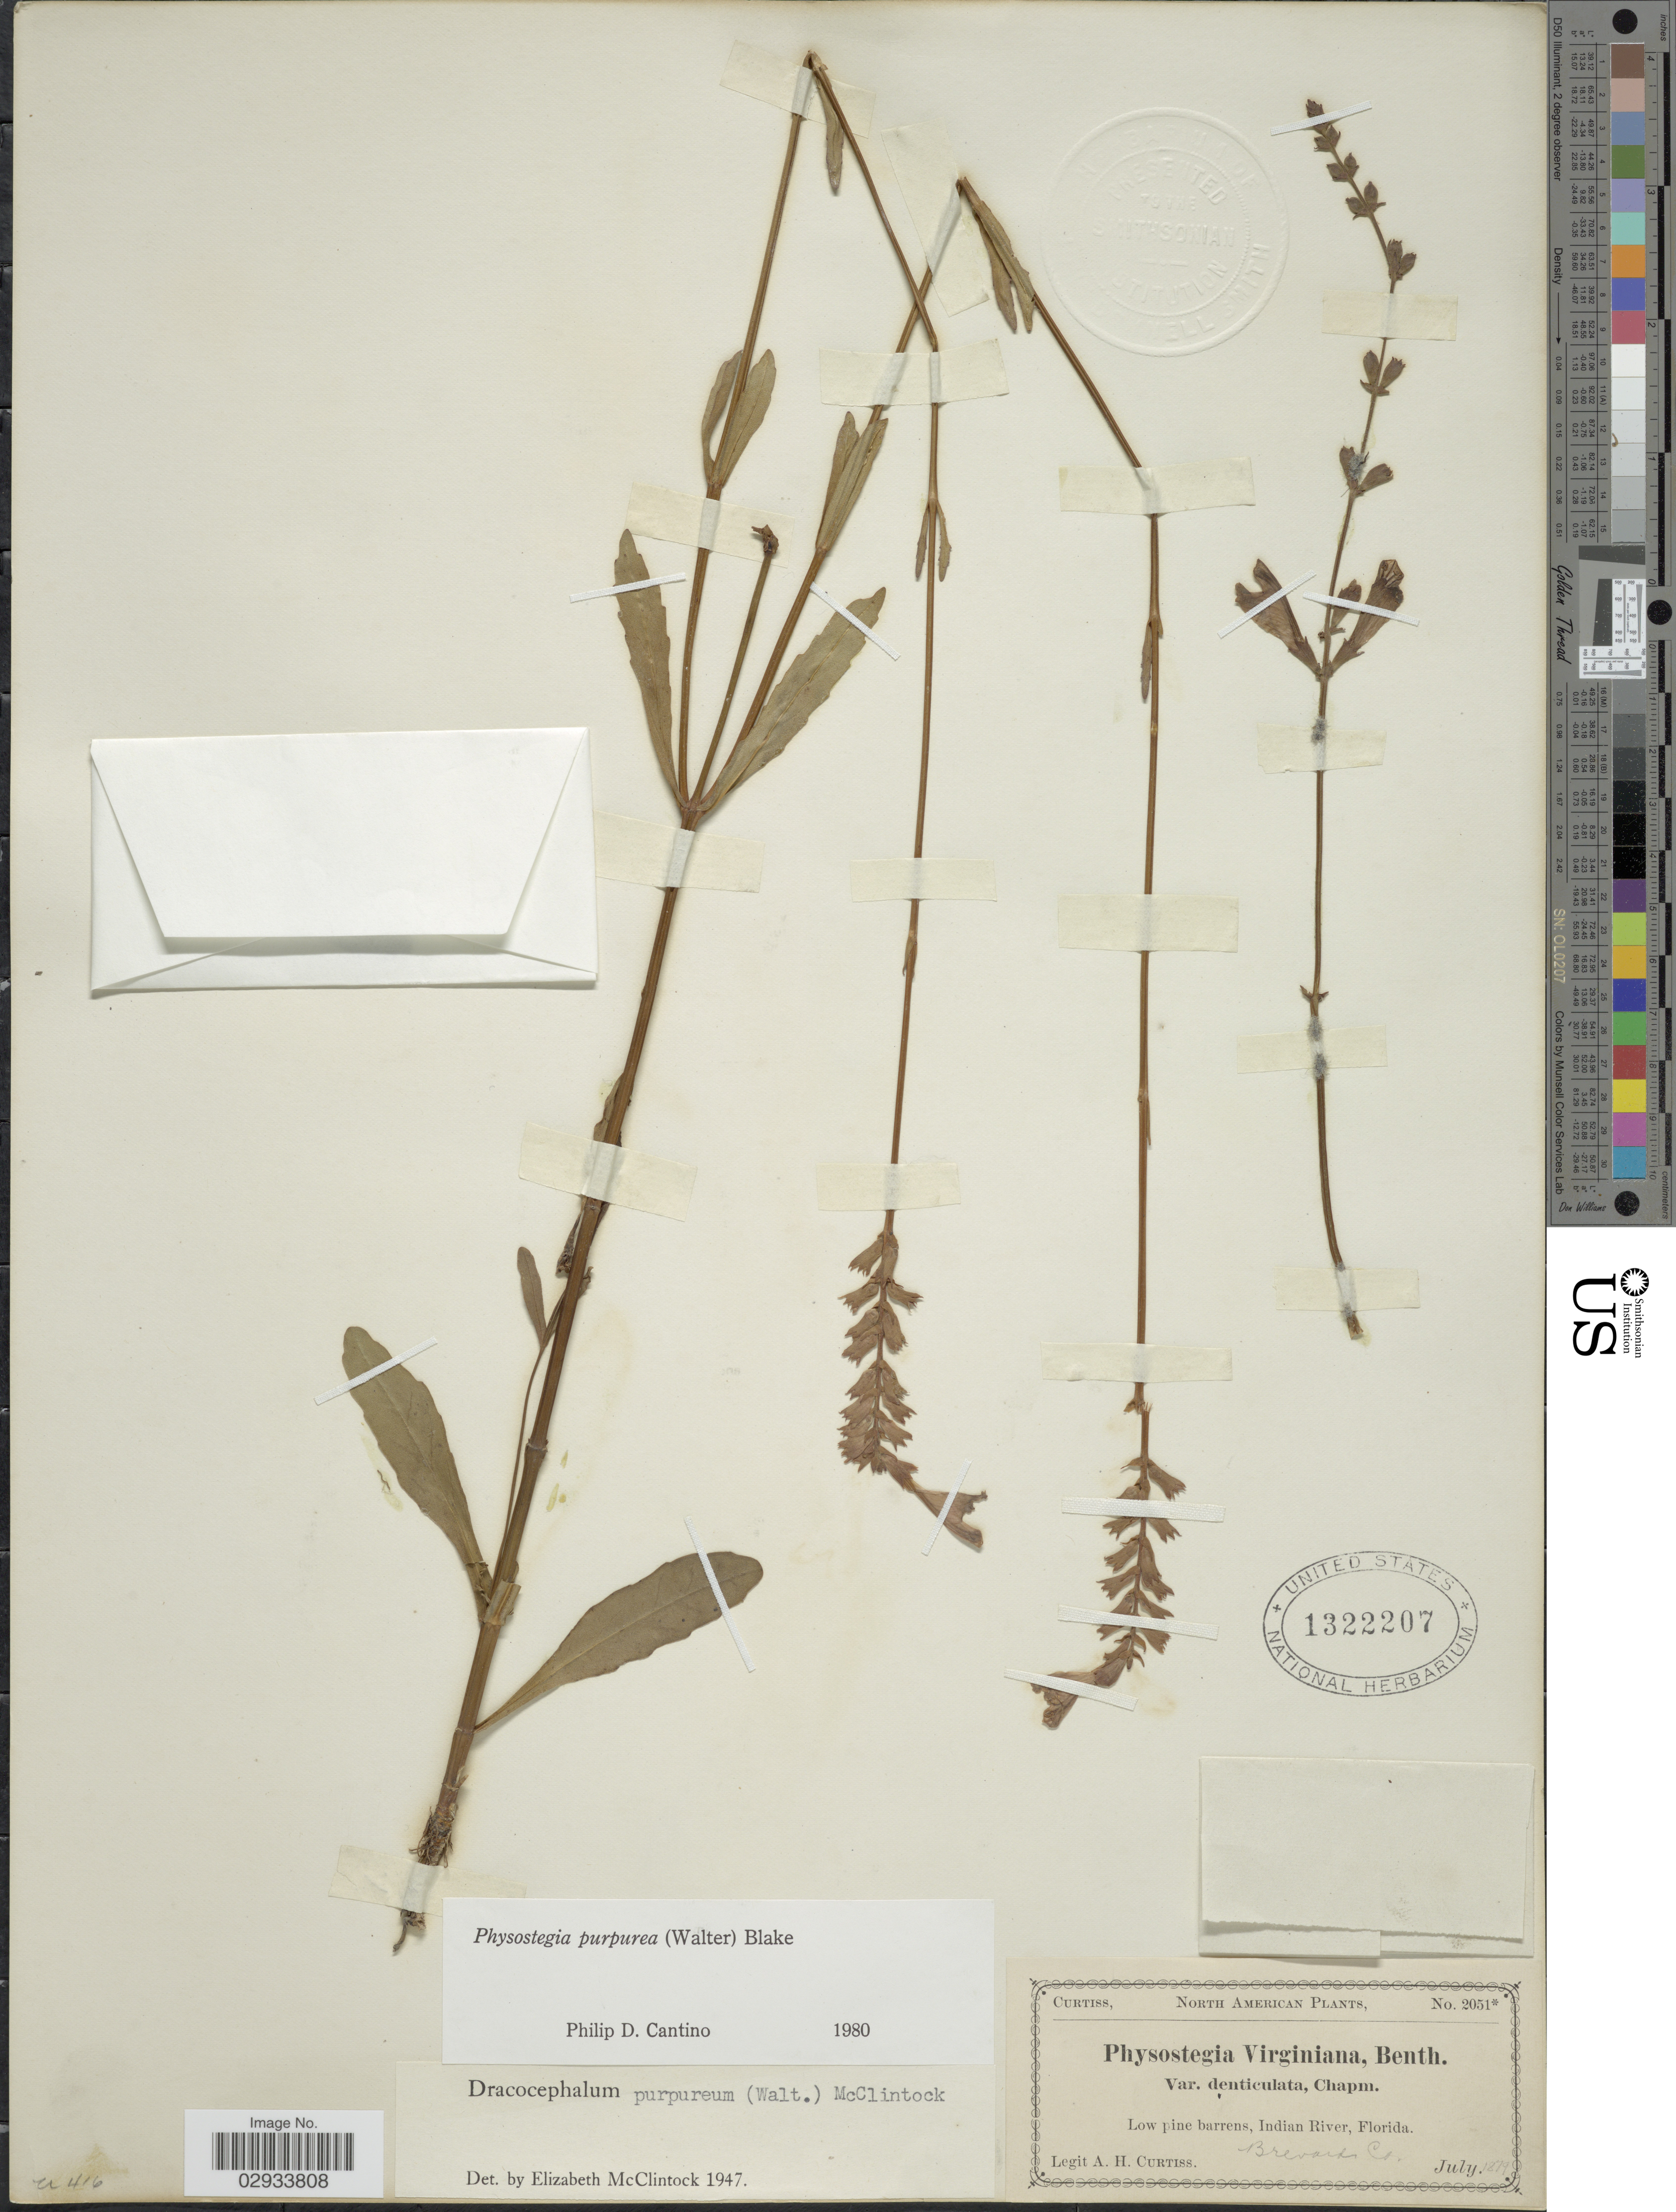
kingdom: Plantae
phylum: Tracheophyta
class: Magnoliopsida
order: Lamiales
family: Lamiaceae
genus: Physostegia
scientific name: Physostegia purpurea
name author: (Walter) Blake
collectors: A. Curtis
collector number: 2051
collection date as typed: Transcribed d/m/y: 12/7/79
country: United States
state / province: Florida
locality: Low pine barrens, Indian River, Florida, Brevard Co.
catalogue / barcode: US 1322207